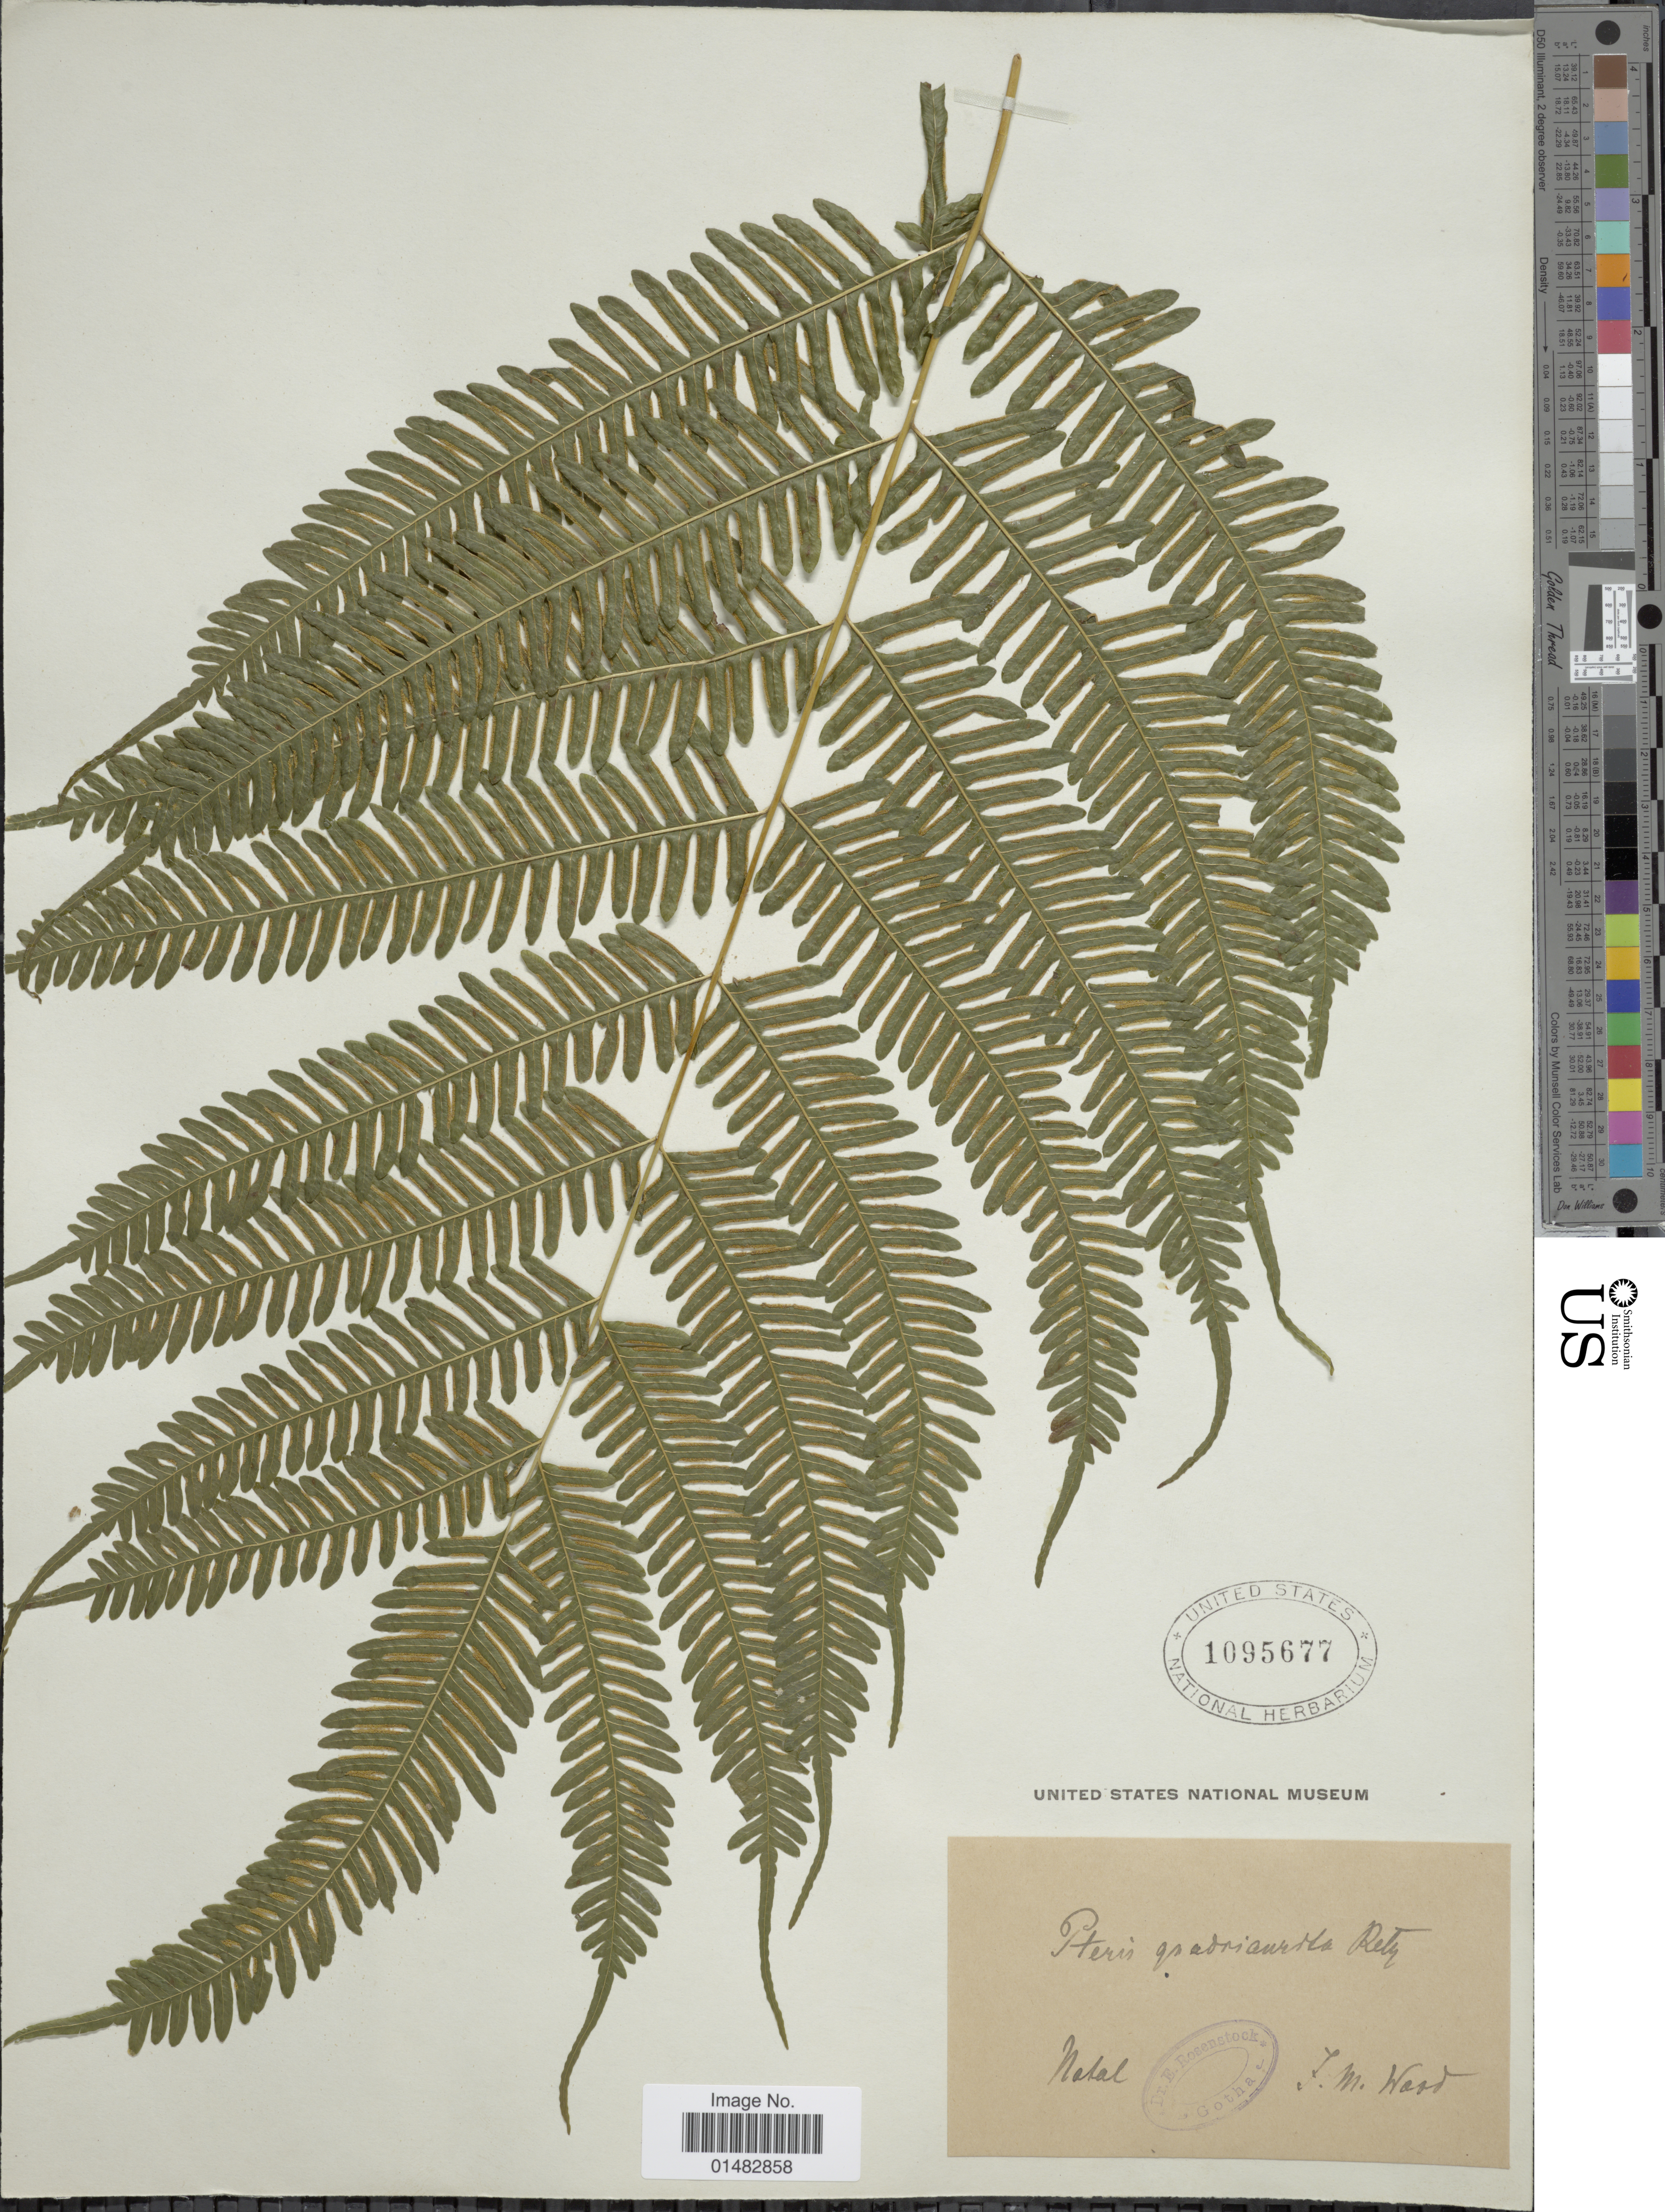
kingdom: Plantae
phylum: Tracheophyta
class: Polypodiopsida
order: Polypodiales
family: Pteridaceae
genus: Pteris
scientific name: Pteris quadriaurita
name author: Retz.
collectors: F. Wood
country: South Africa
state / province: KwaZulu-Natal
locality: Natal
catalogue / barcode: US 1095677